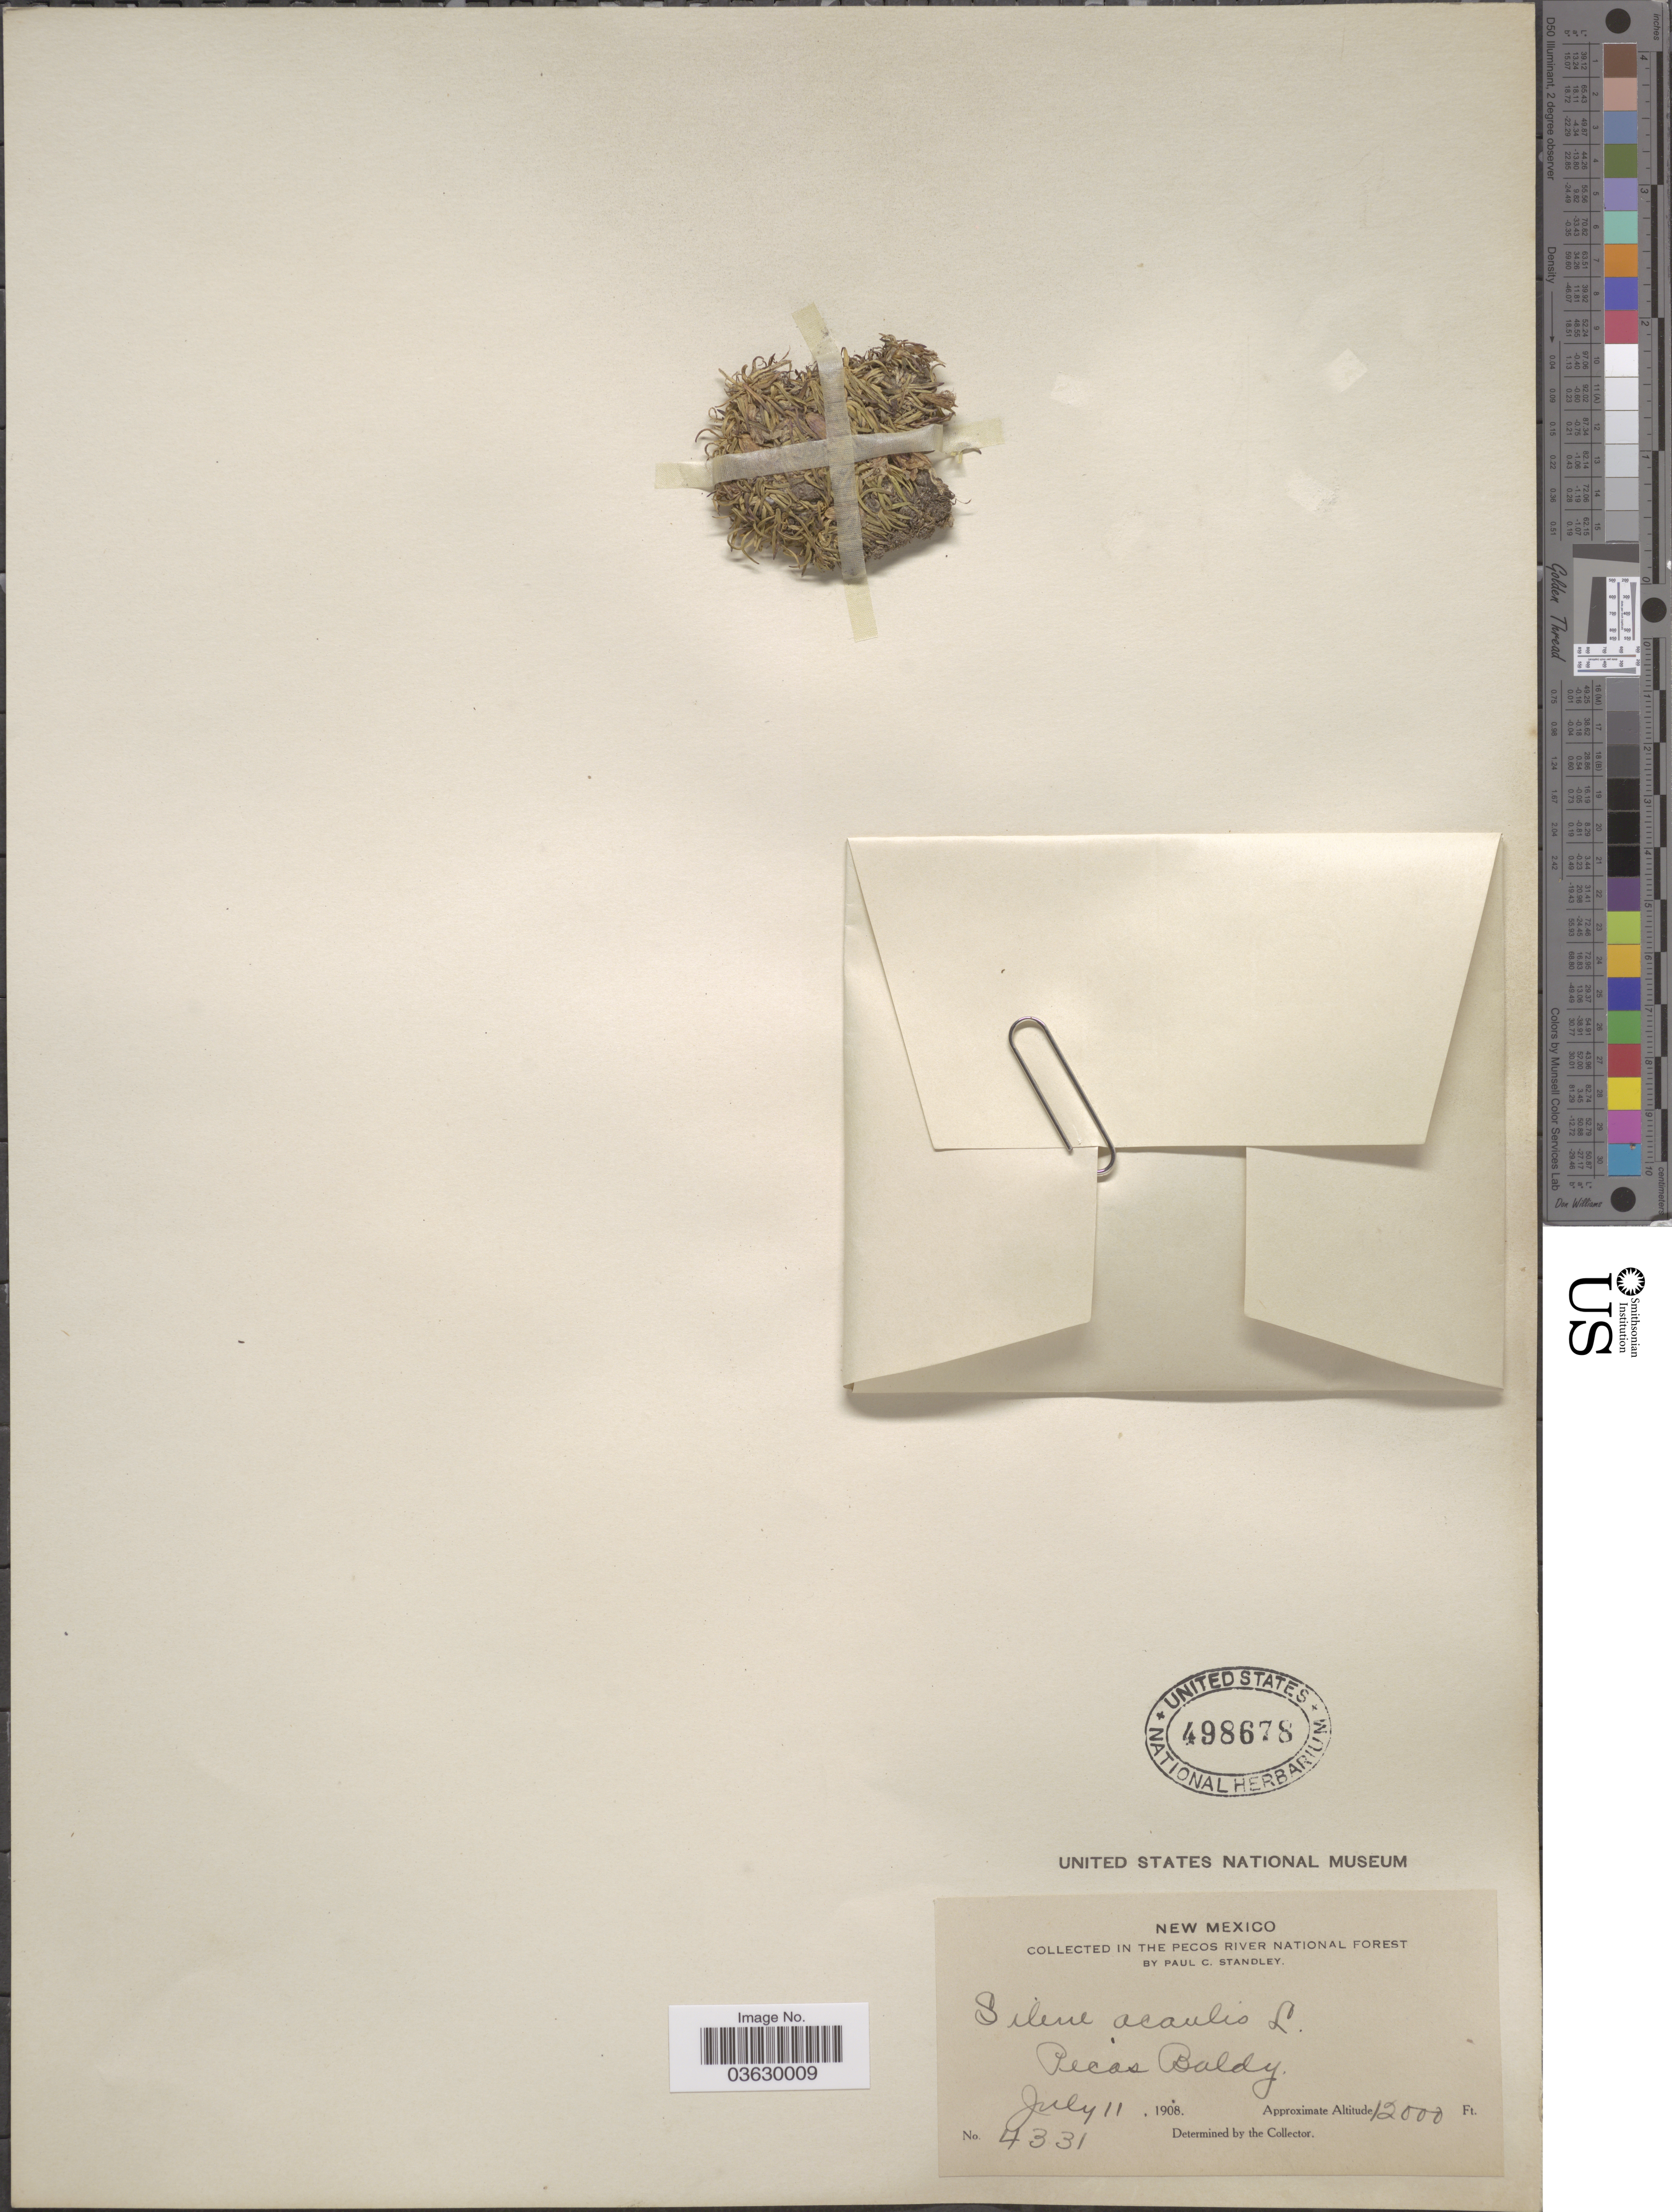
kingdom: Plantae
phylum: Tracheophyta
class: Magnoliopsida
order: Caryophyllales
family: Caryophyllaceae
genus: Silene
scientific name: Silene acaulis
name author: (L.) Jacq.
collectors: P. C. Standley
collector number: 4331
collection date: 1908-07-11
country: United States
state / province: New Mexico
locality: The Pecos River National Forest. Pecos Baldy.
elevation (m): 3658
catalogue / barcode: US 498678